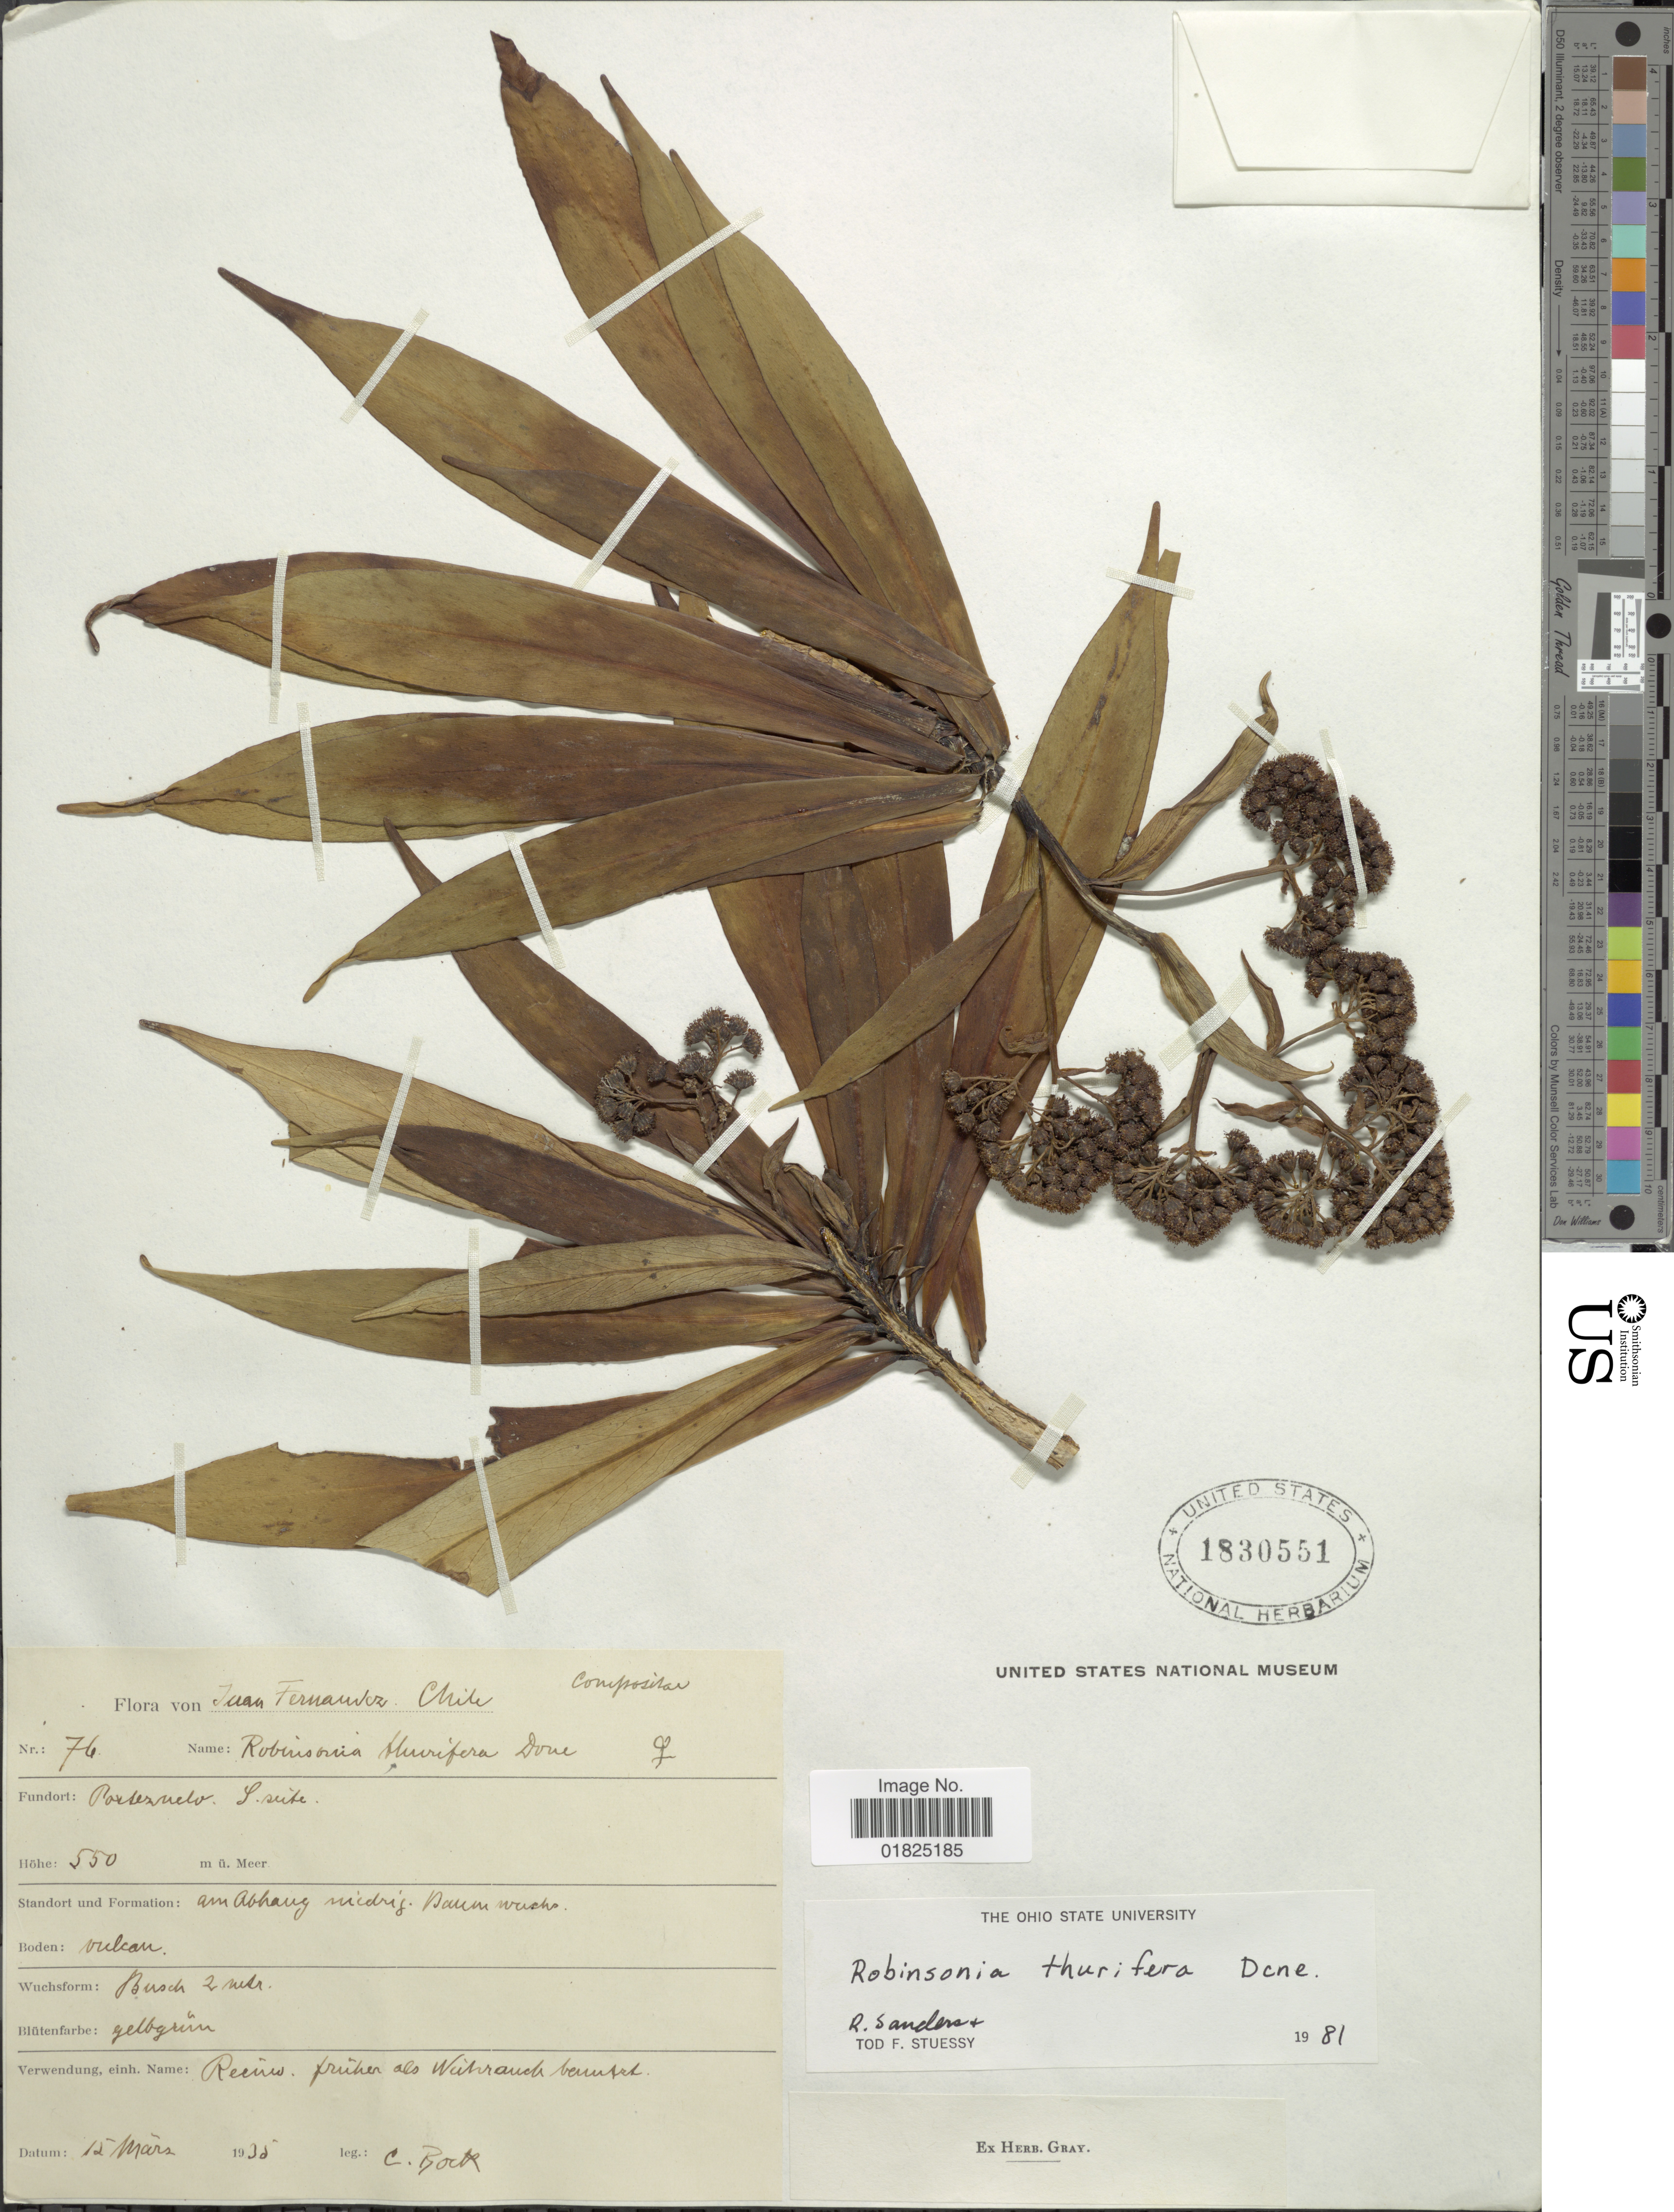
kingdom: Plantae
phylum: Tracheophyta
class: Magnoliopsida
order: Asterales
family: Asteraceae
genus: Robinsonia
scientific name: Robinsonia thurifera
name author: Decne.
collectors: C. Bock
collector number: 76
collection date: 1935-03-12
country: Chile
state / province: Valparaíso (V)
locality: Juan Fernandez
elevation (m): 550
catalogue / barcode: US 1830551